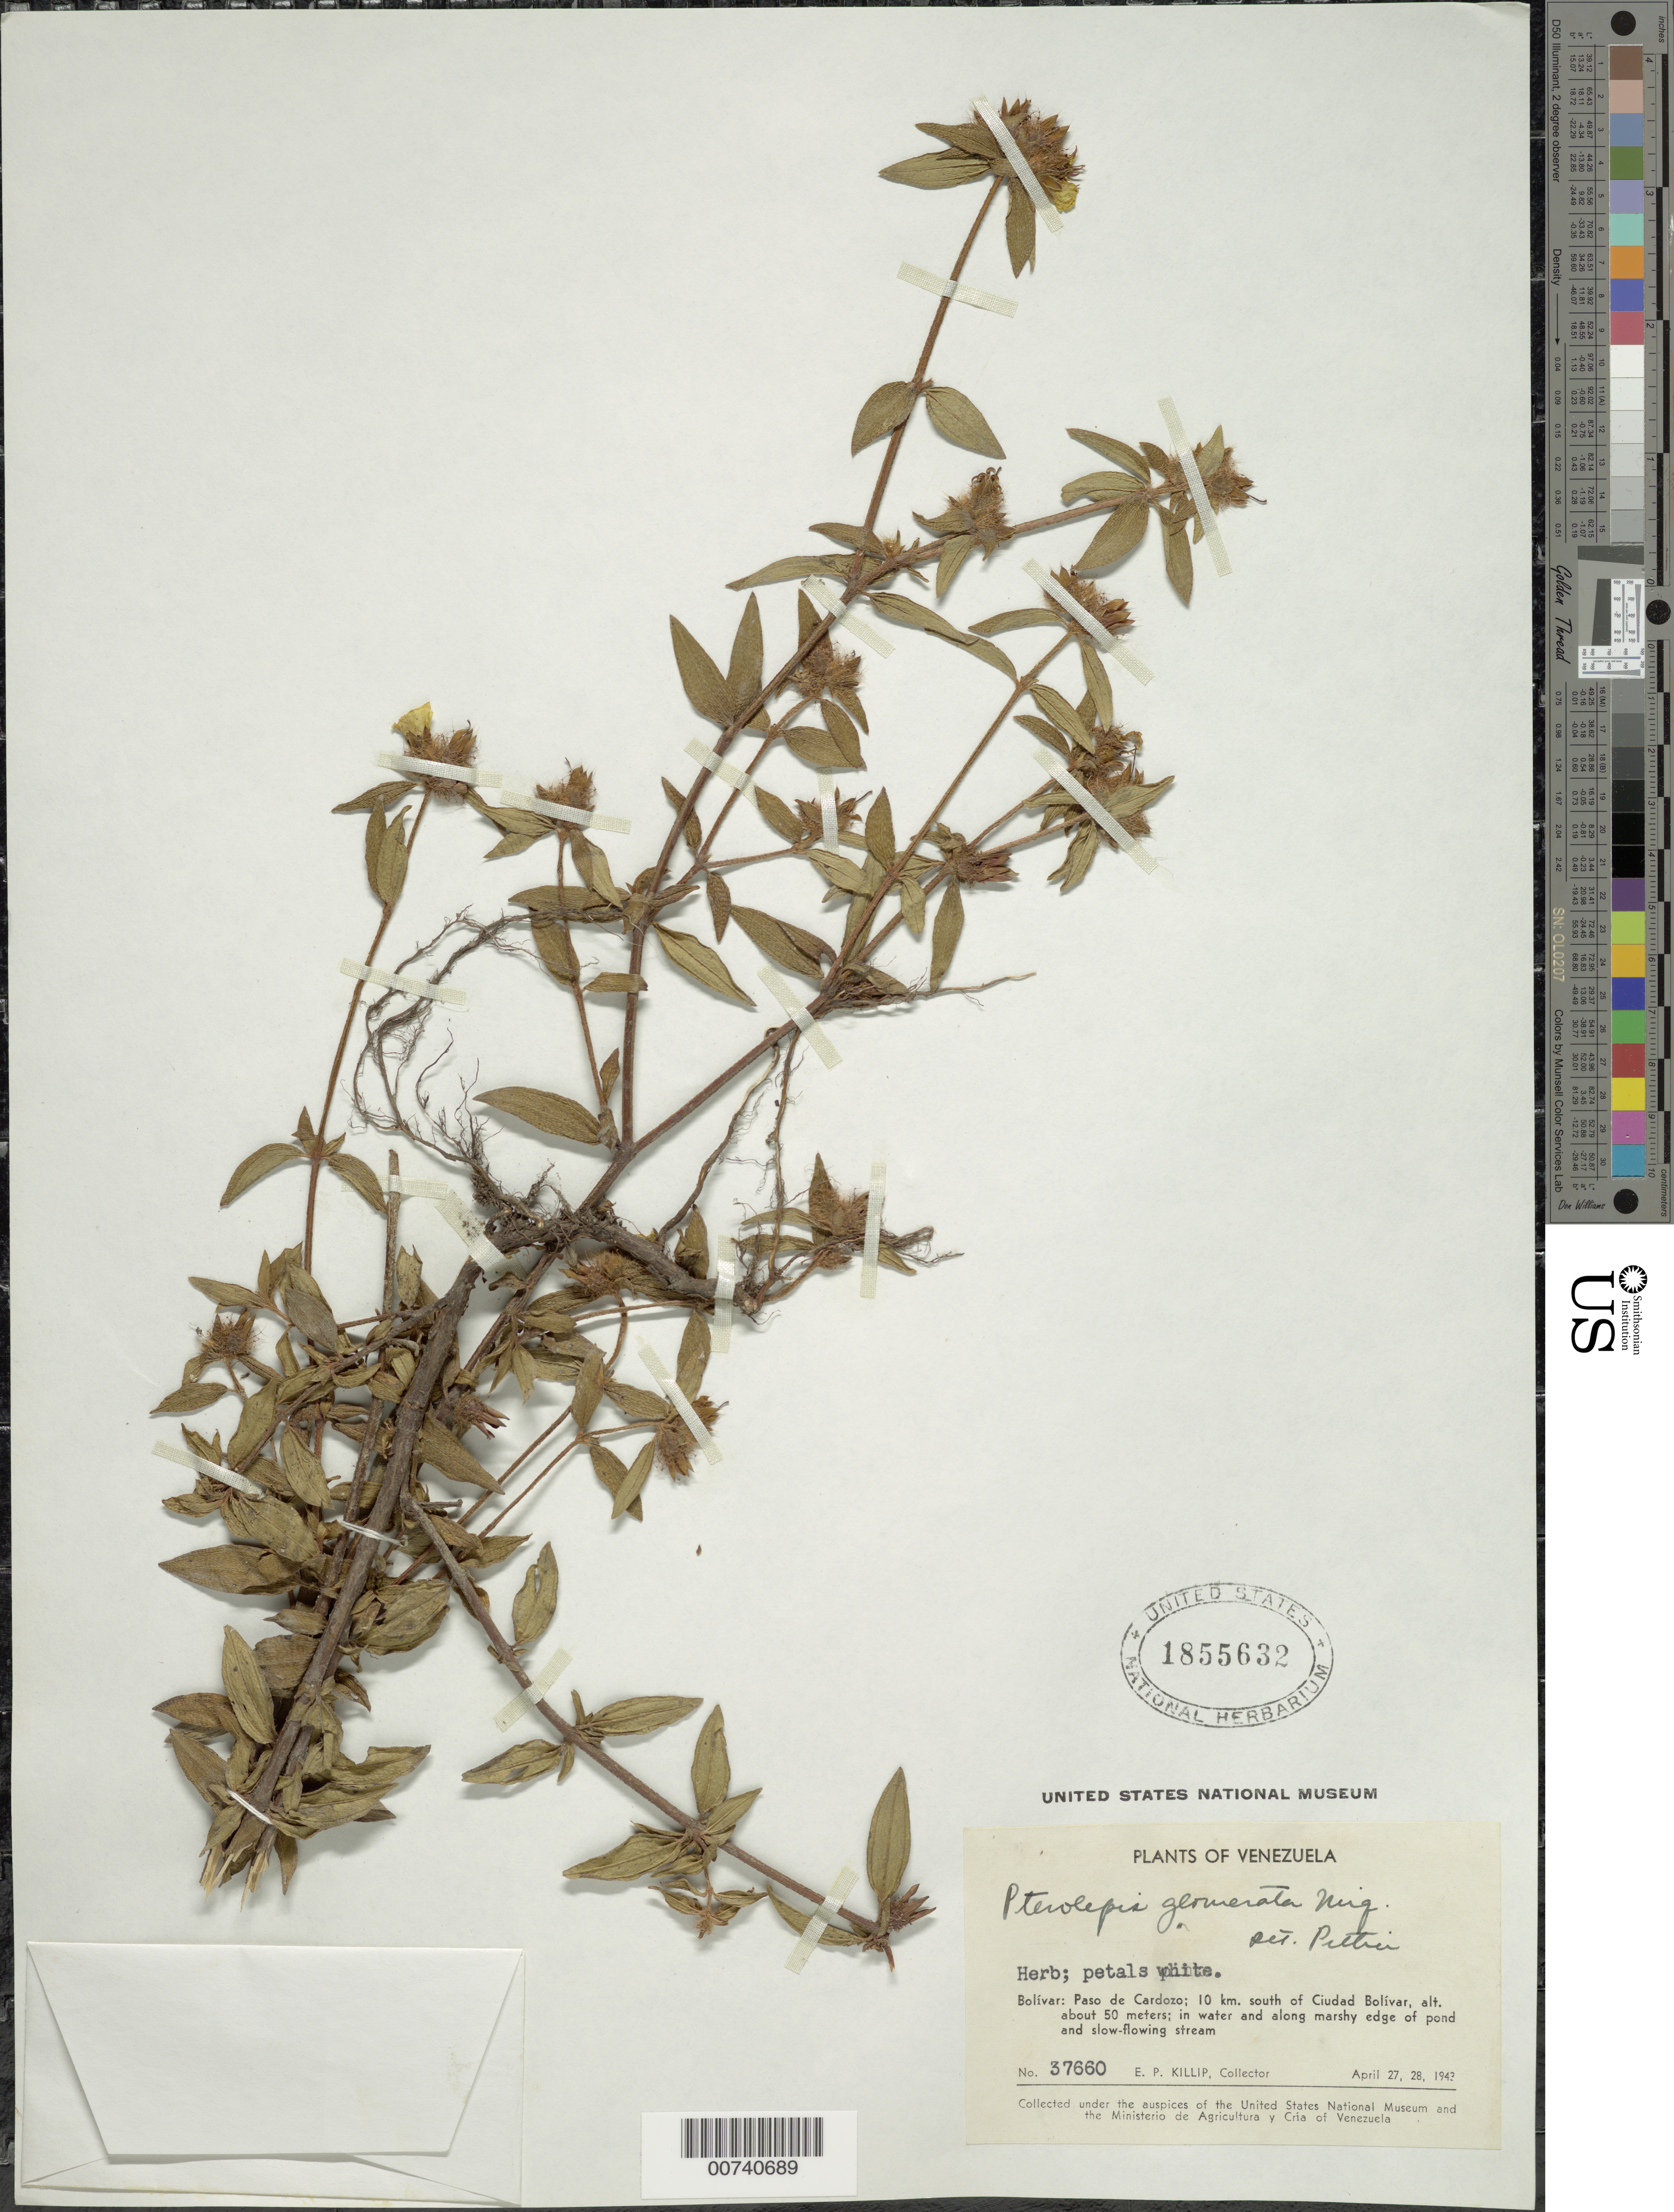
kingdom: Plantae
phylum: Tracheophyta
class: Magnoliopsida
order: Myrtales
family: Melastomataceae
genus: Pterolepis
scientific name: Pterolepis glomerata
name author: (Rottb.) Miq.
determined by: Pittier, Henri F.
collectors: E. P. Killip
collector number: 37660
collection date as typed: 27-Apr-43 to 28-Apr-43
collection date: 1943-04-27/1943-04-28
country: Venezuela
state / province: Bolívar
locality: Paso de Cardozo; 10 km south of Ciudad Bolívar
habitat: In water and along marshy edge of pond and slow-flowing stream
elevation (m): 50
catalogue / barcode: US 1855632